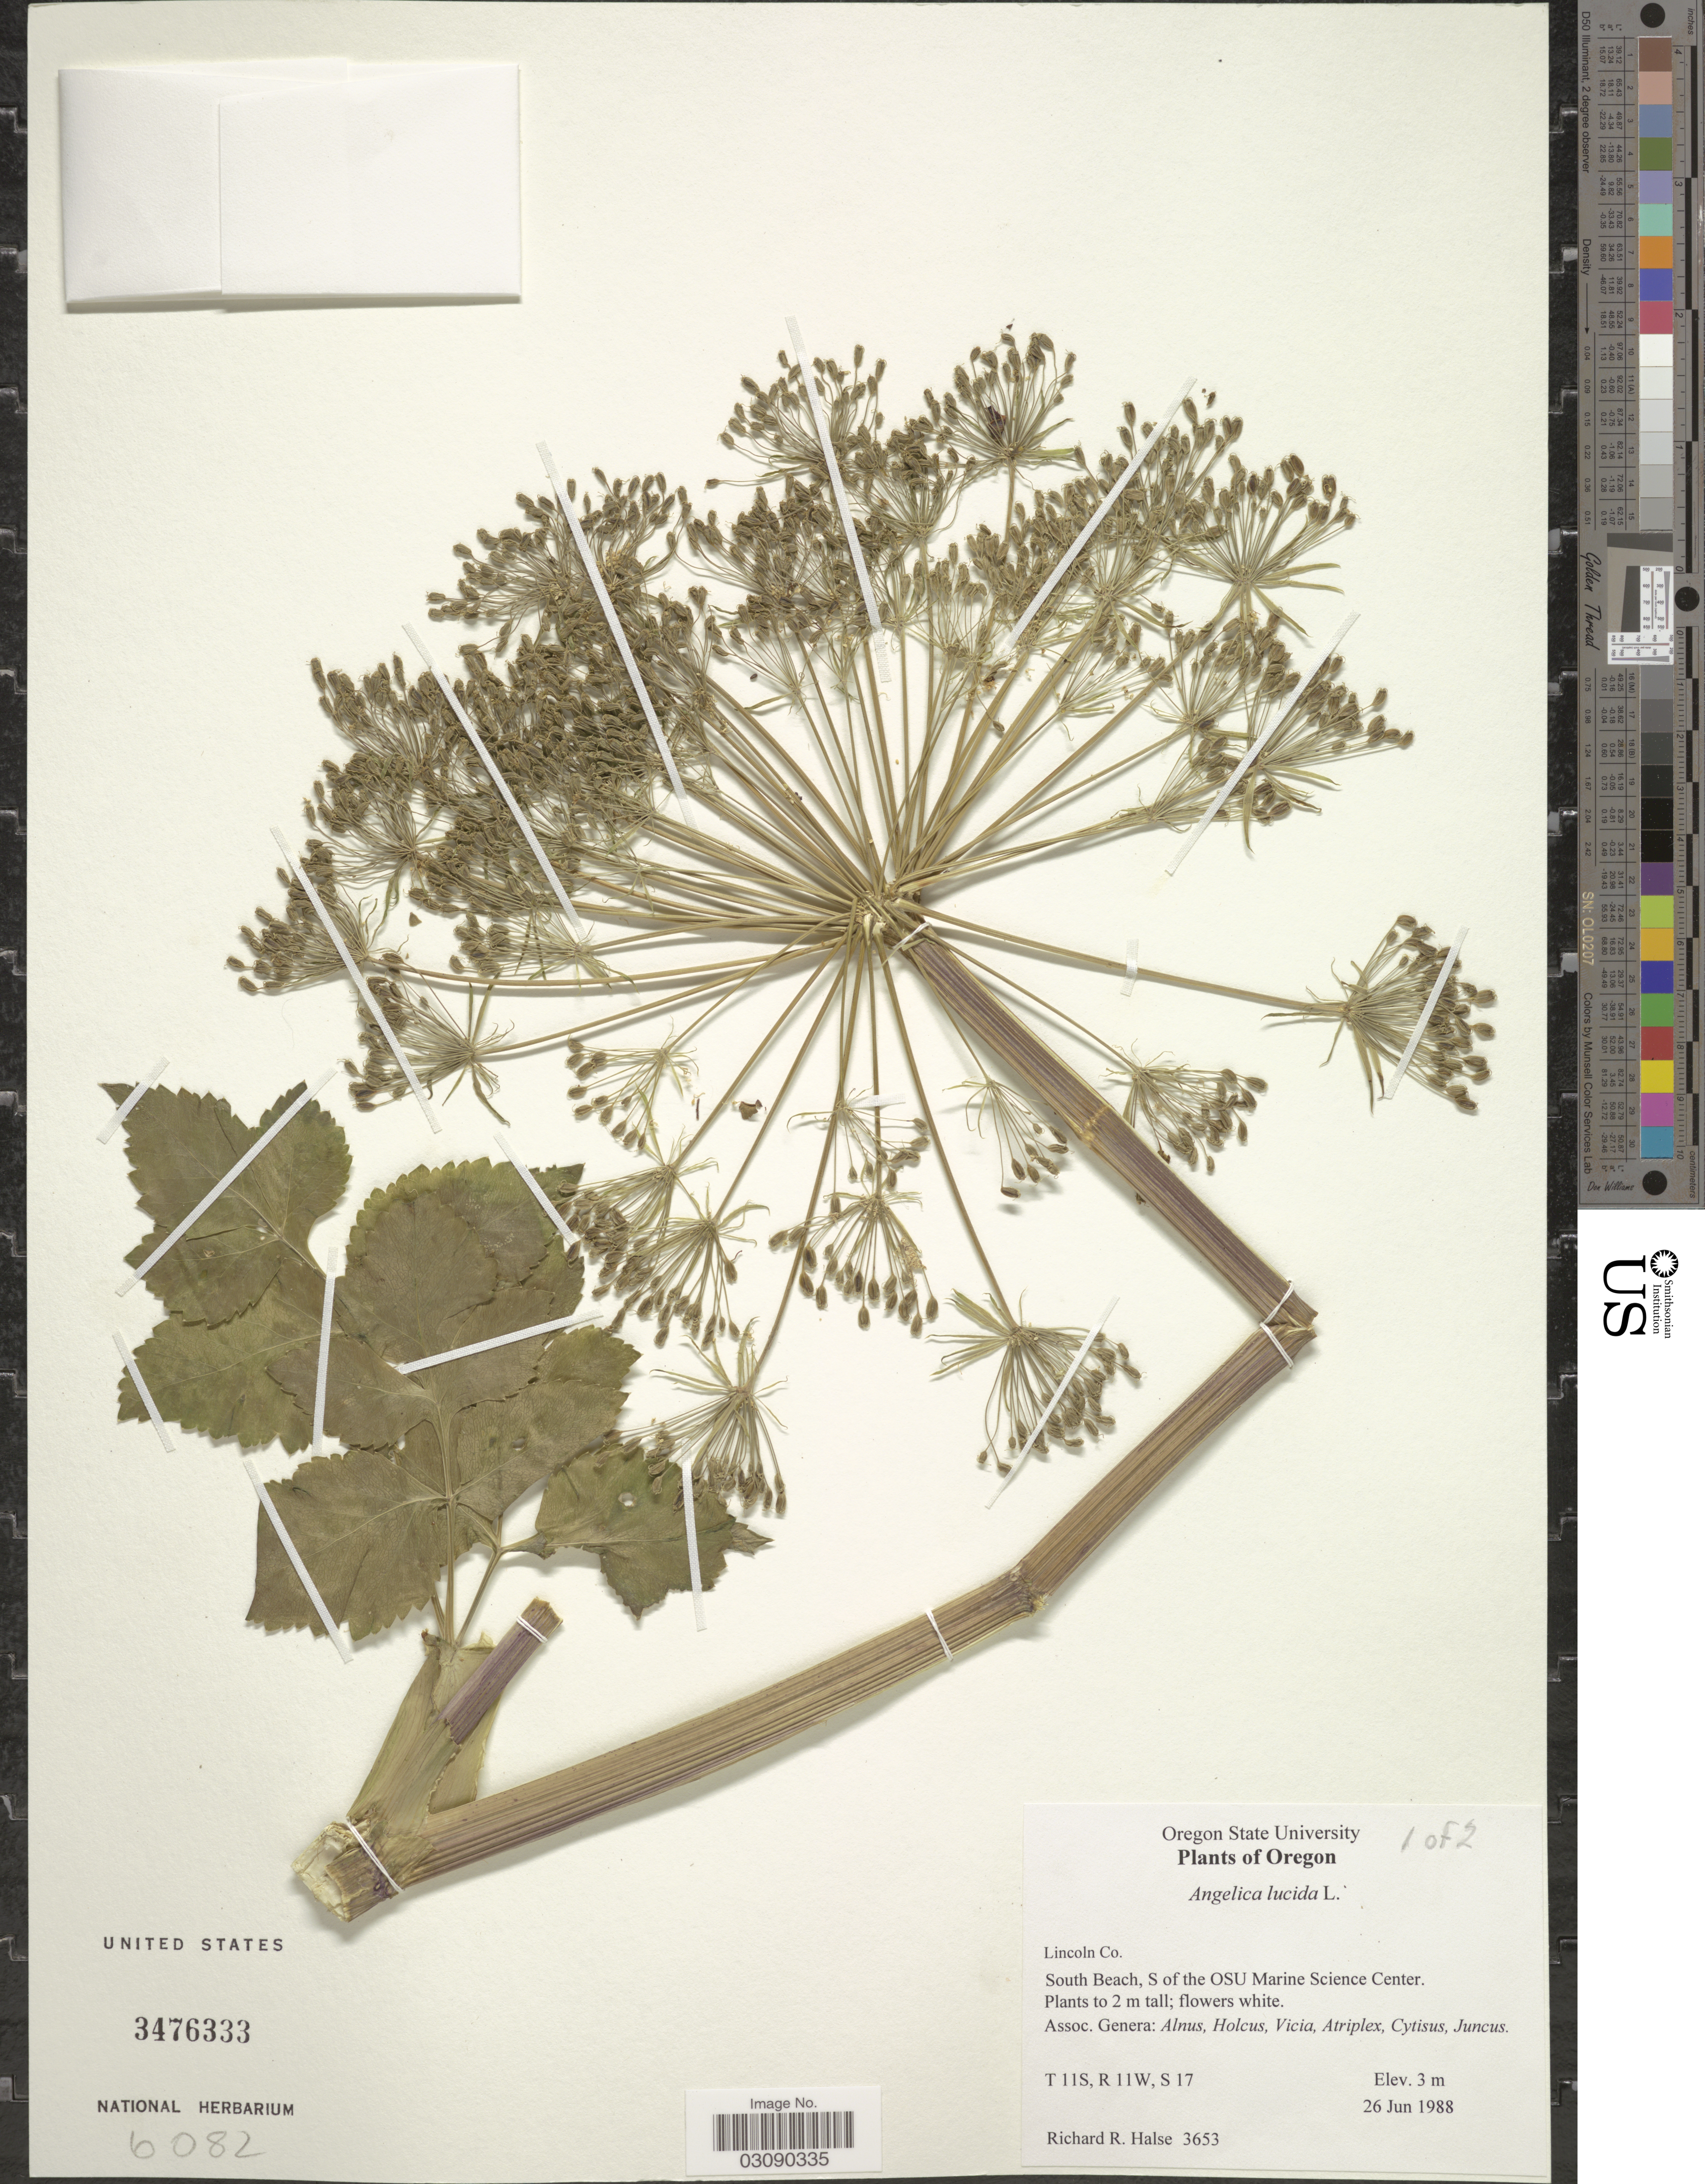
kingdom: Plantae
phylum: Tracheophyta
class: Magnoliopsida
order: Apiales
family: Apiaceae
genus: Angelica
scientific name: Angelica lucida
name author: L.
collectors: R. Halse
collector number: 3653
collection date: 1988-06-26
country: United States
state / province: Oregon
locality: South Beach, S of the OSU Marine Science Center. T11S, R11W, S17.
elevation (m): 3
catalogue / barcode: US 3476333